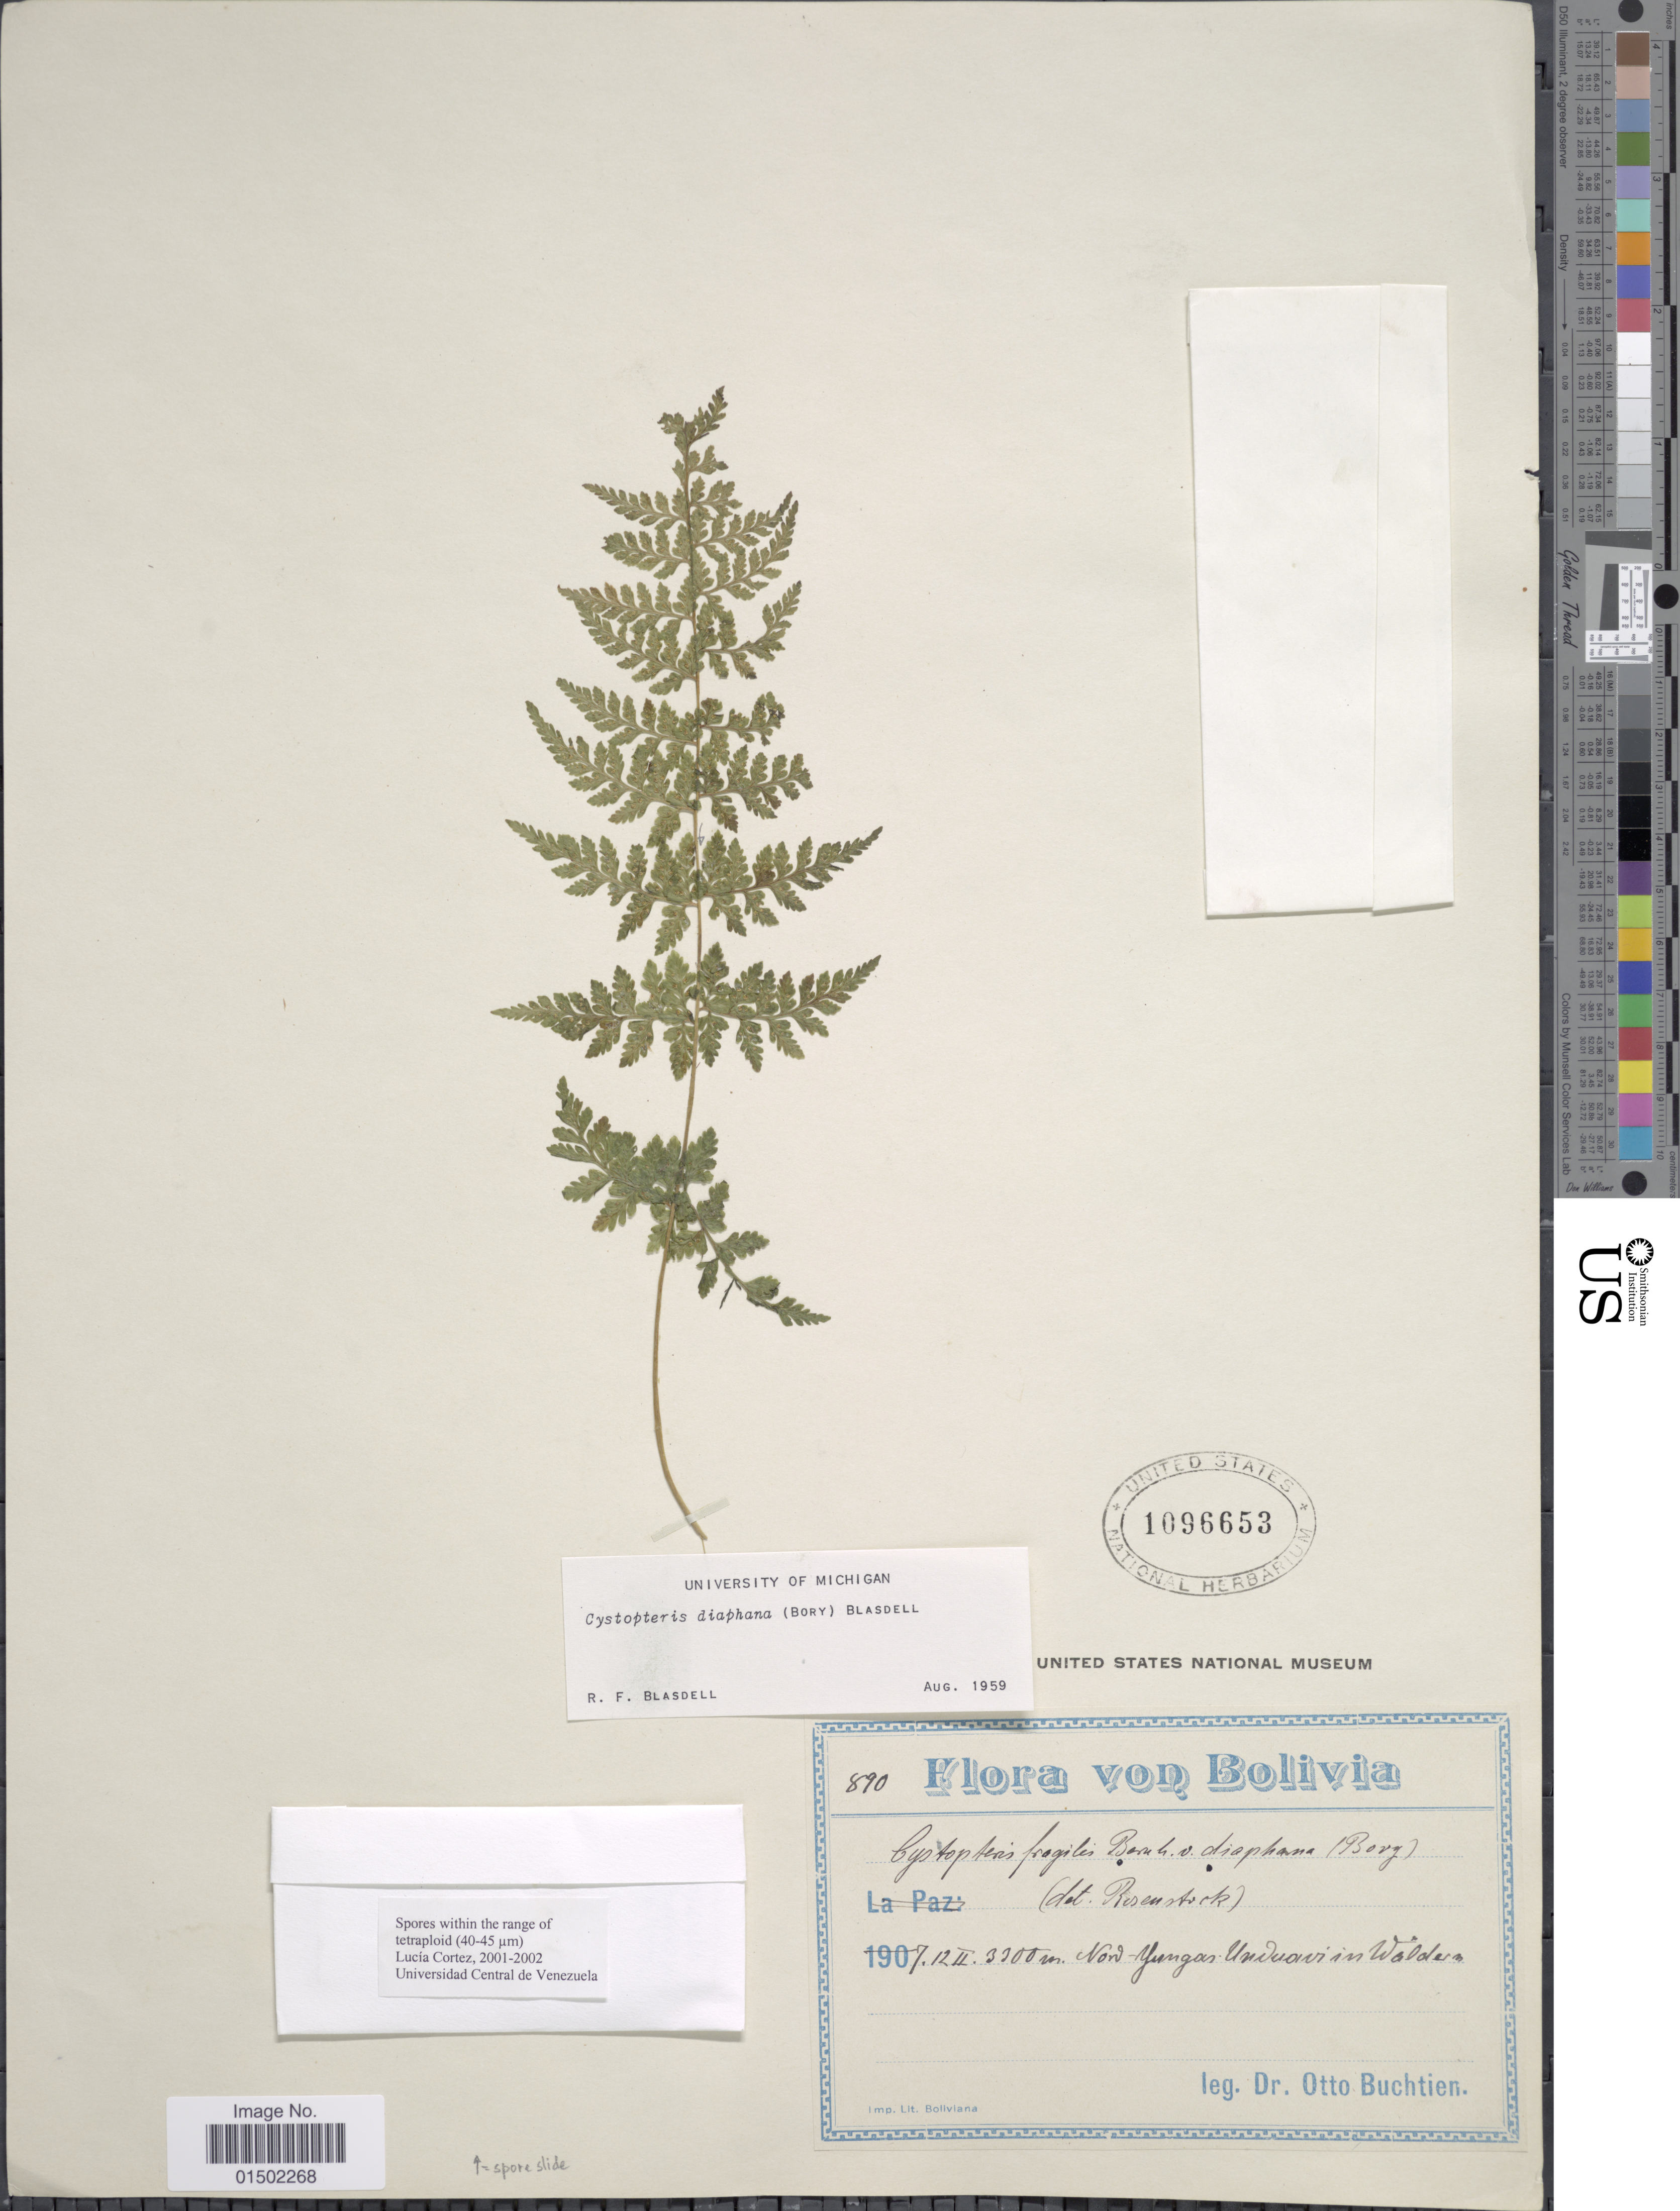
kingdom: Plantae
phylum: Tracheophyta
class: Polypodiopsida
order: Polypodiales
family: Cystopteridaceae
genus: Cystopteris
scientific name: Cystopteris diaphana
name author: (Bory) Blasdell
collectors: O. Buchtien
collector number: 890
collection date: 1907-02-12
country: Bolivia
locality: Nord-Yungas. Undiavi in Waldera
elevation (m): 3300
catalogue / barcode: US 1096653